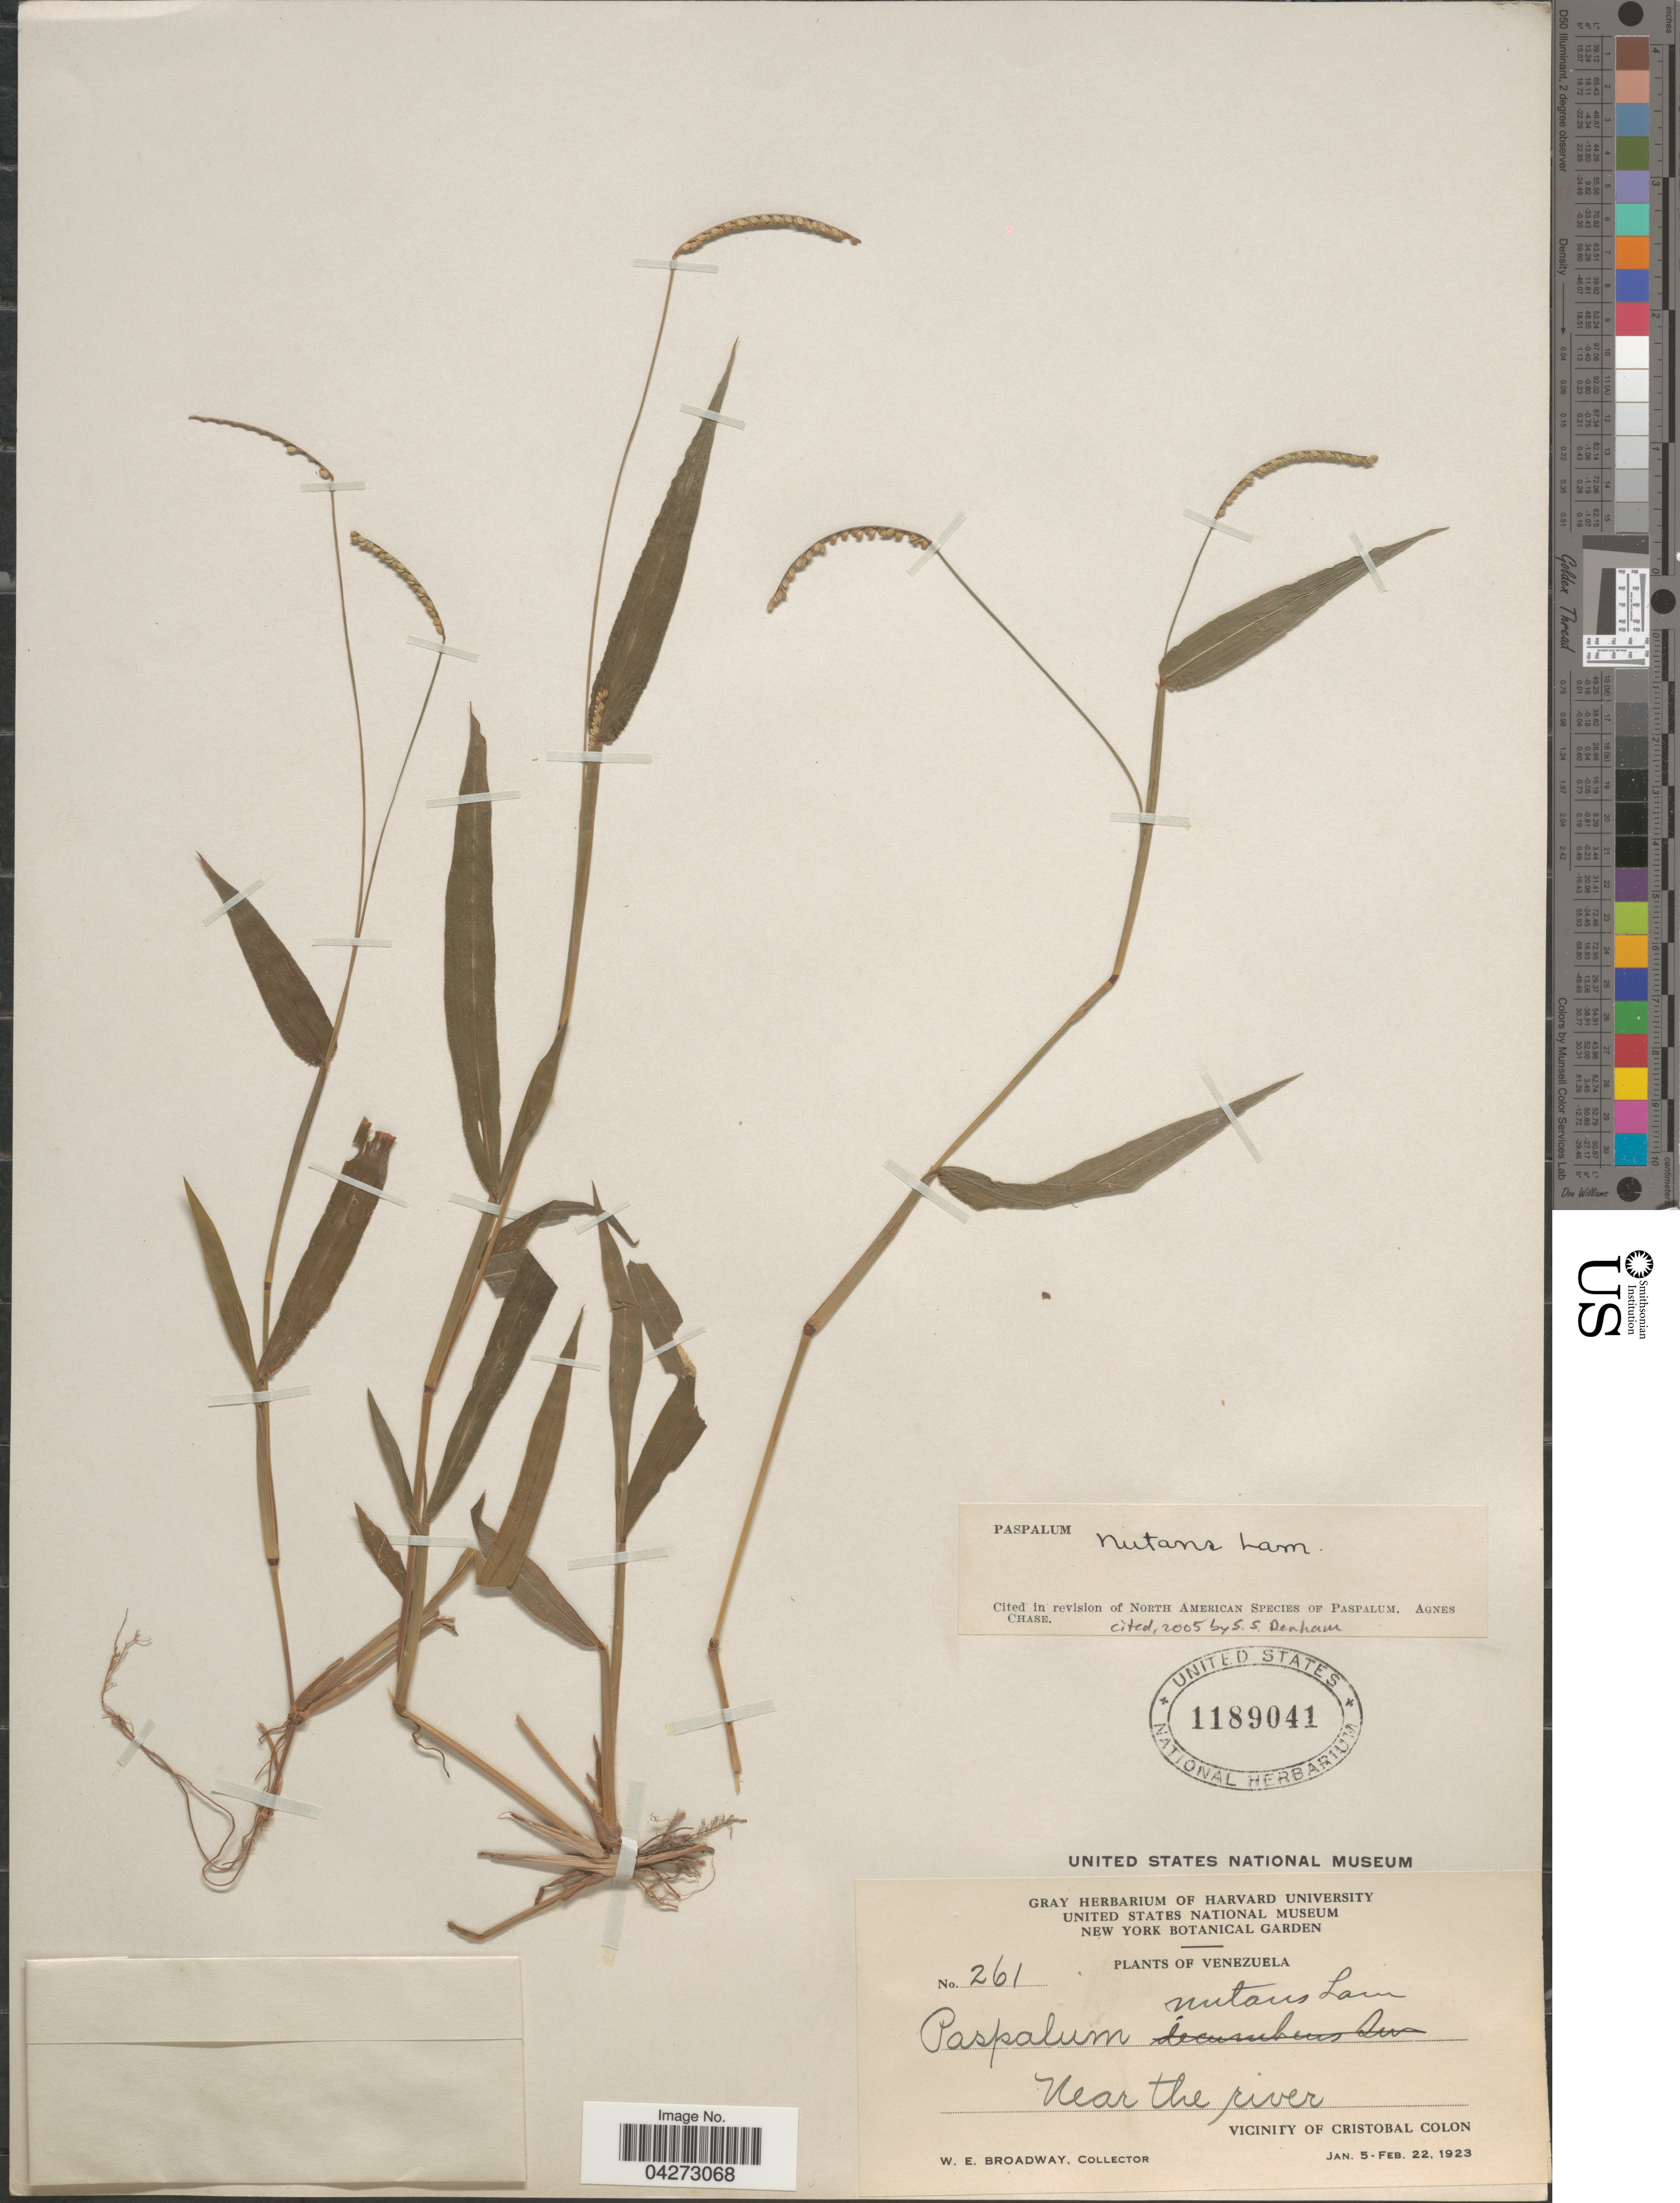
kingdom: Plantae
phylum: Tracheophyta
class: Liliopsida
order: Poales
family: Poaceae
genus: Paspalum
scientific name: Paspalum nutans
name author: Lam.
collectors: W. E. Broadway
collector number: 261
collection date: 1923-01-05/1923-02-22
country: Venezuela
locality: Near the river. Vicinity of Cristobal Colon.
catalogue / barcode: US 1189041